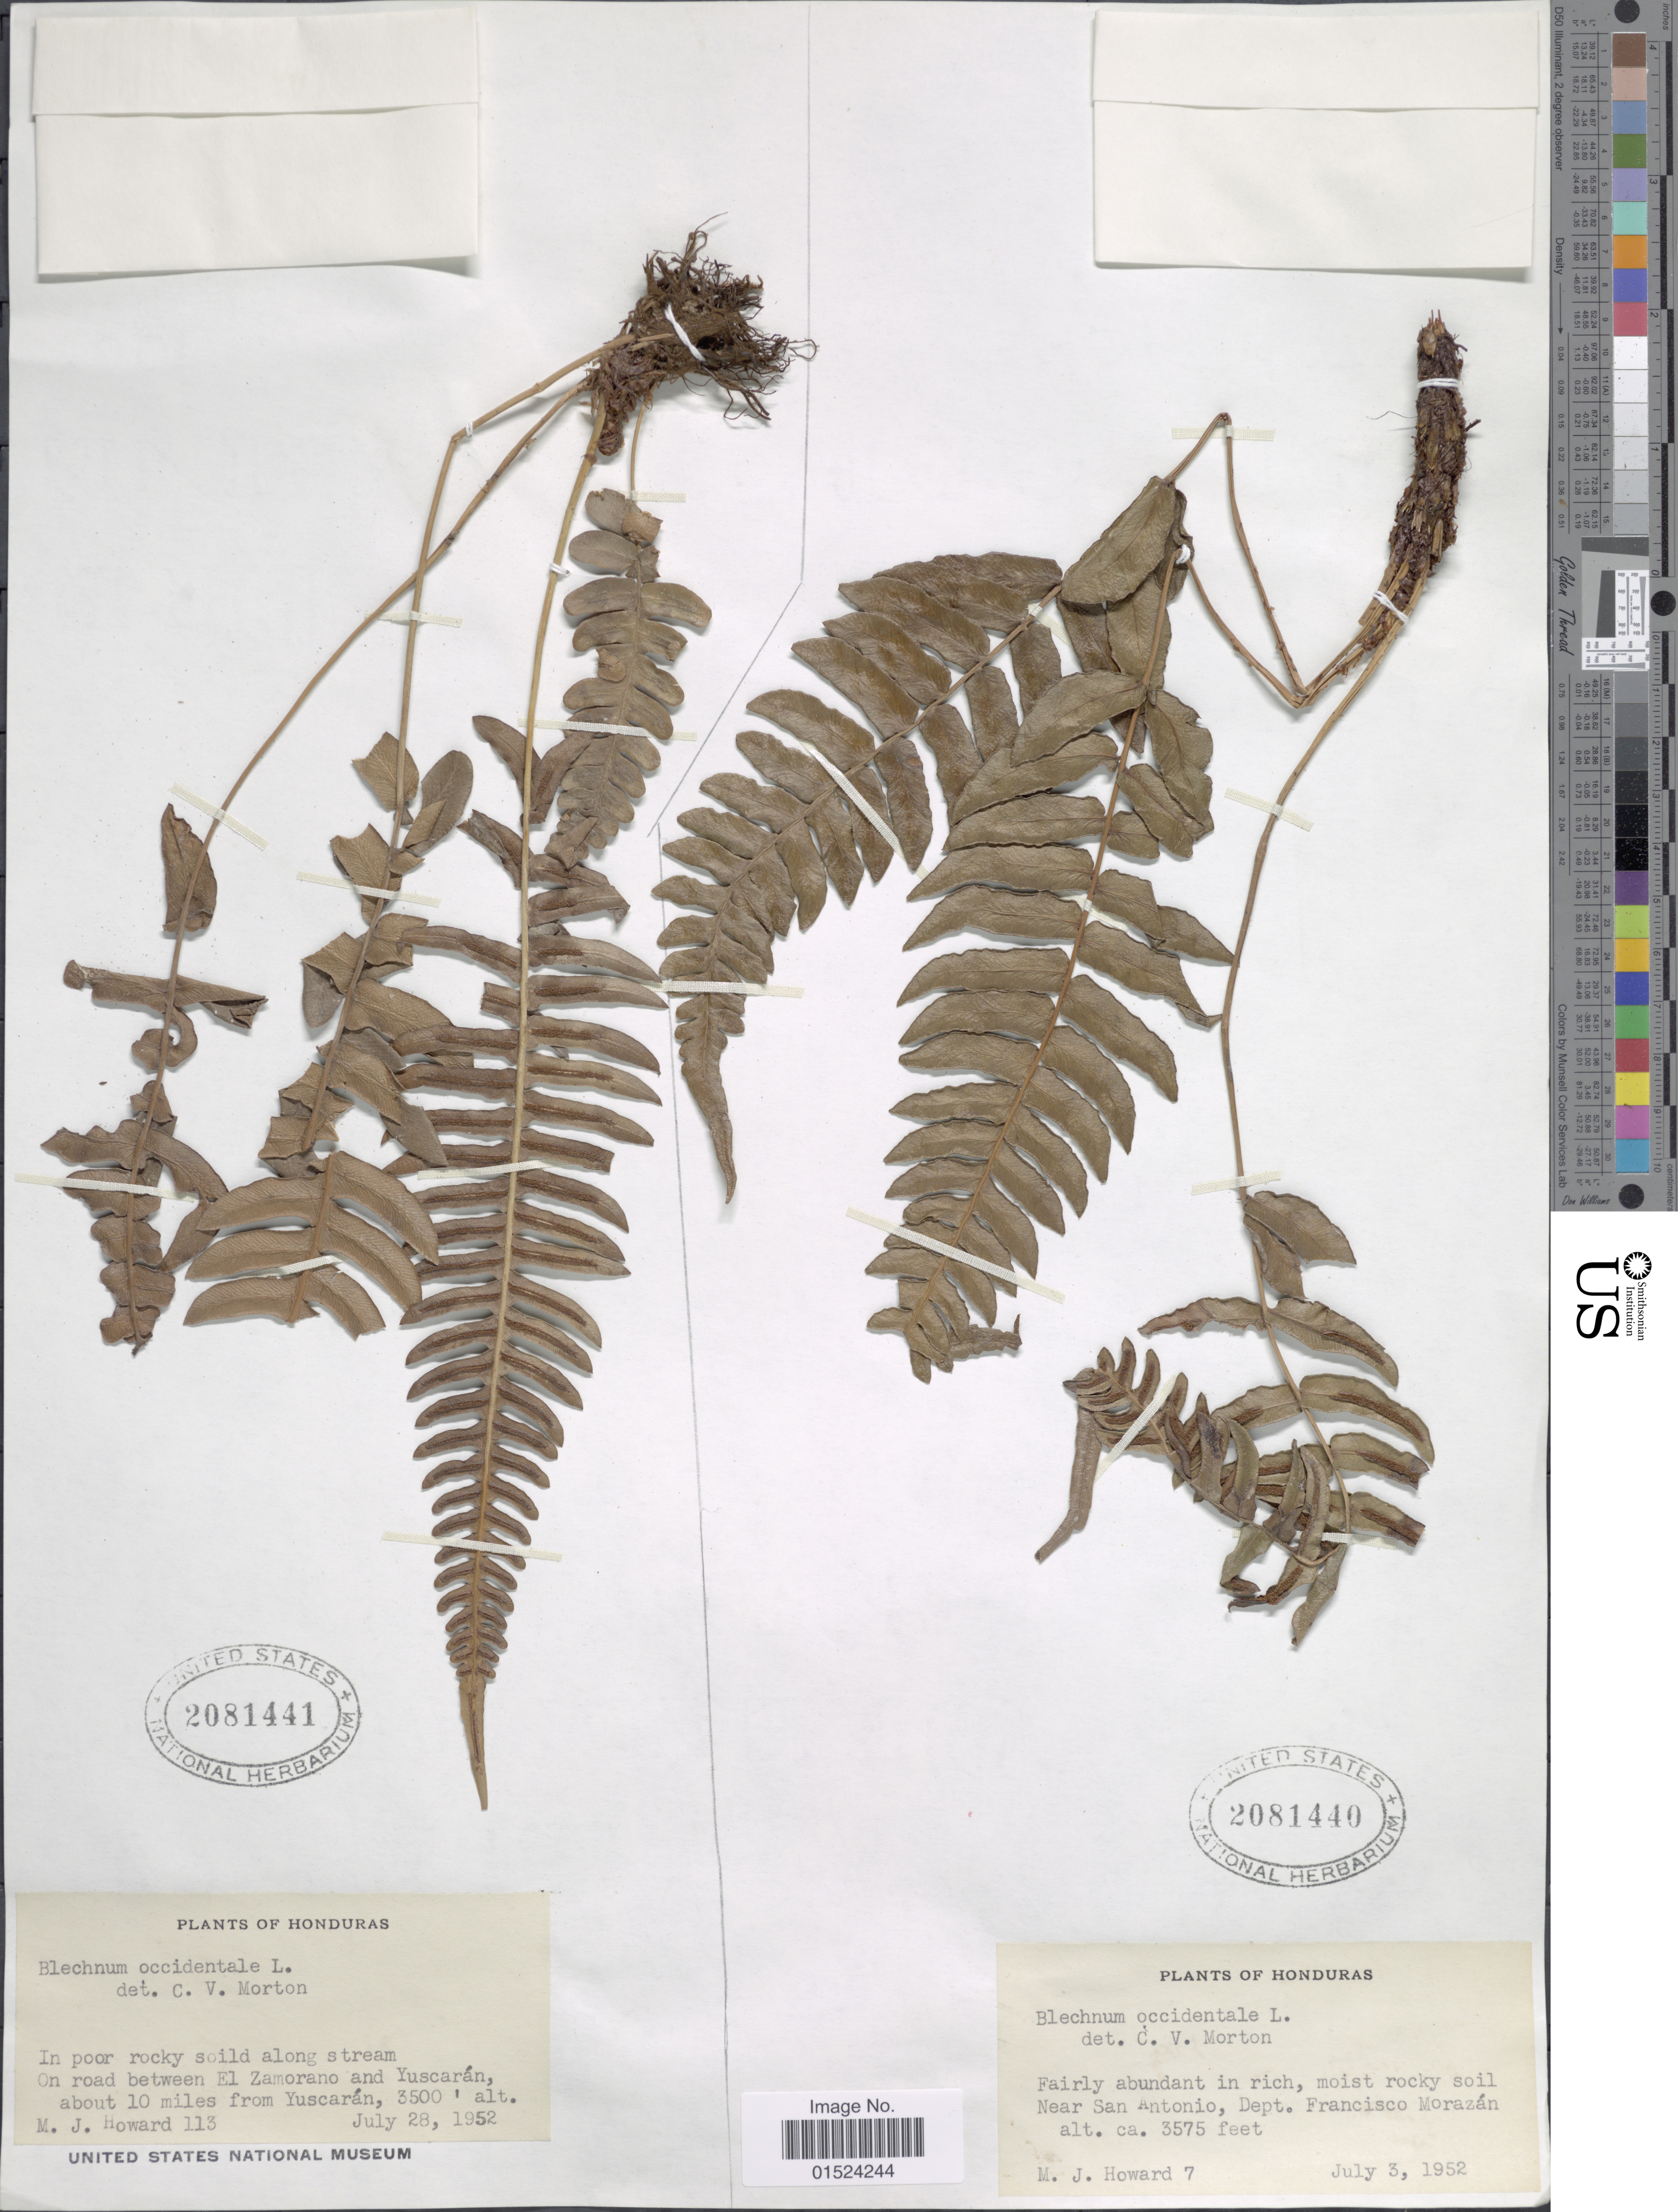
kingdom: Plantae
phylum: Tracheophyta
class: Polypodiopsida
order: Polypodiales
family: Blechnaceae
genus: Blechnum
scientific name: Blechnum occidentale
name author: L.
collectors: M. Howard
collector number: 113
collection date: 1952-07-28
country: Honduras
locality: On road between El Zamorano and Yuscarán about 10 miles from Yuscarán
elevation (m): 1067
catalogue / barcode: US 2081441-2